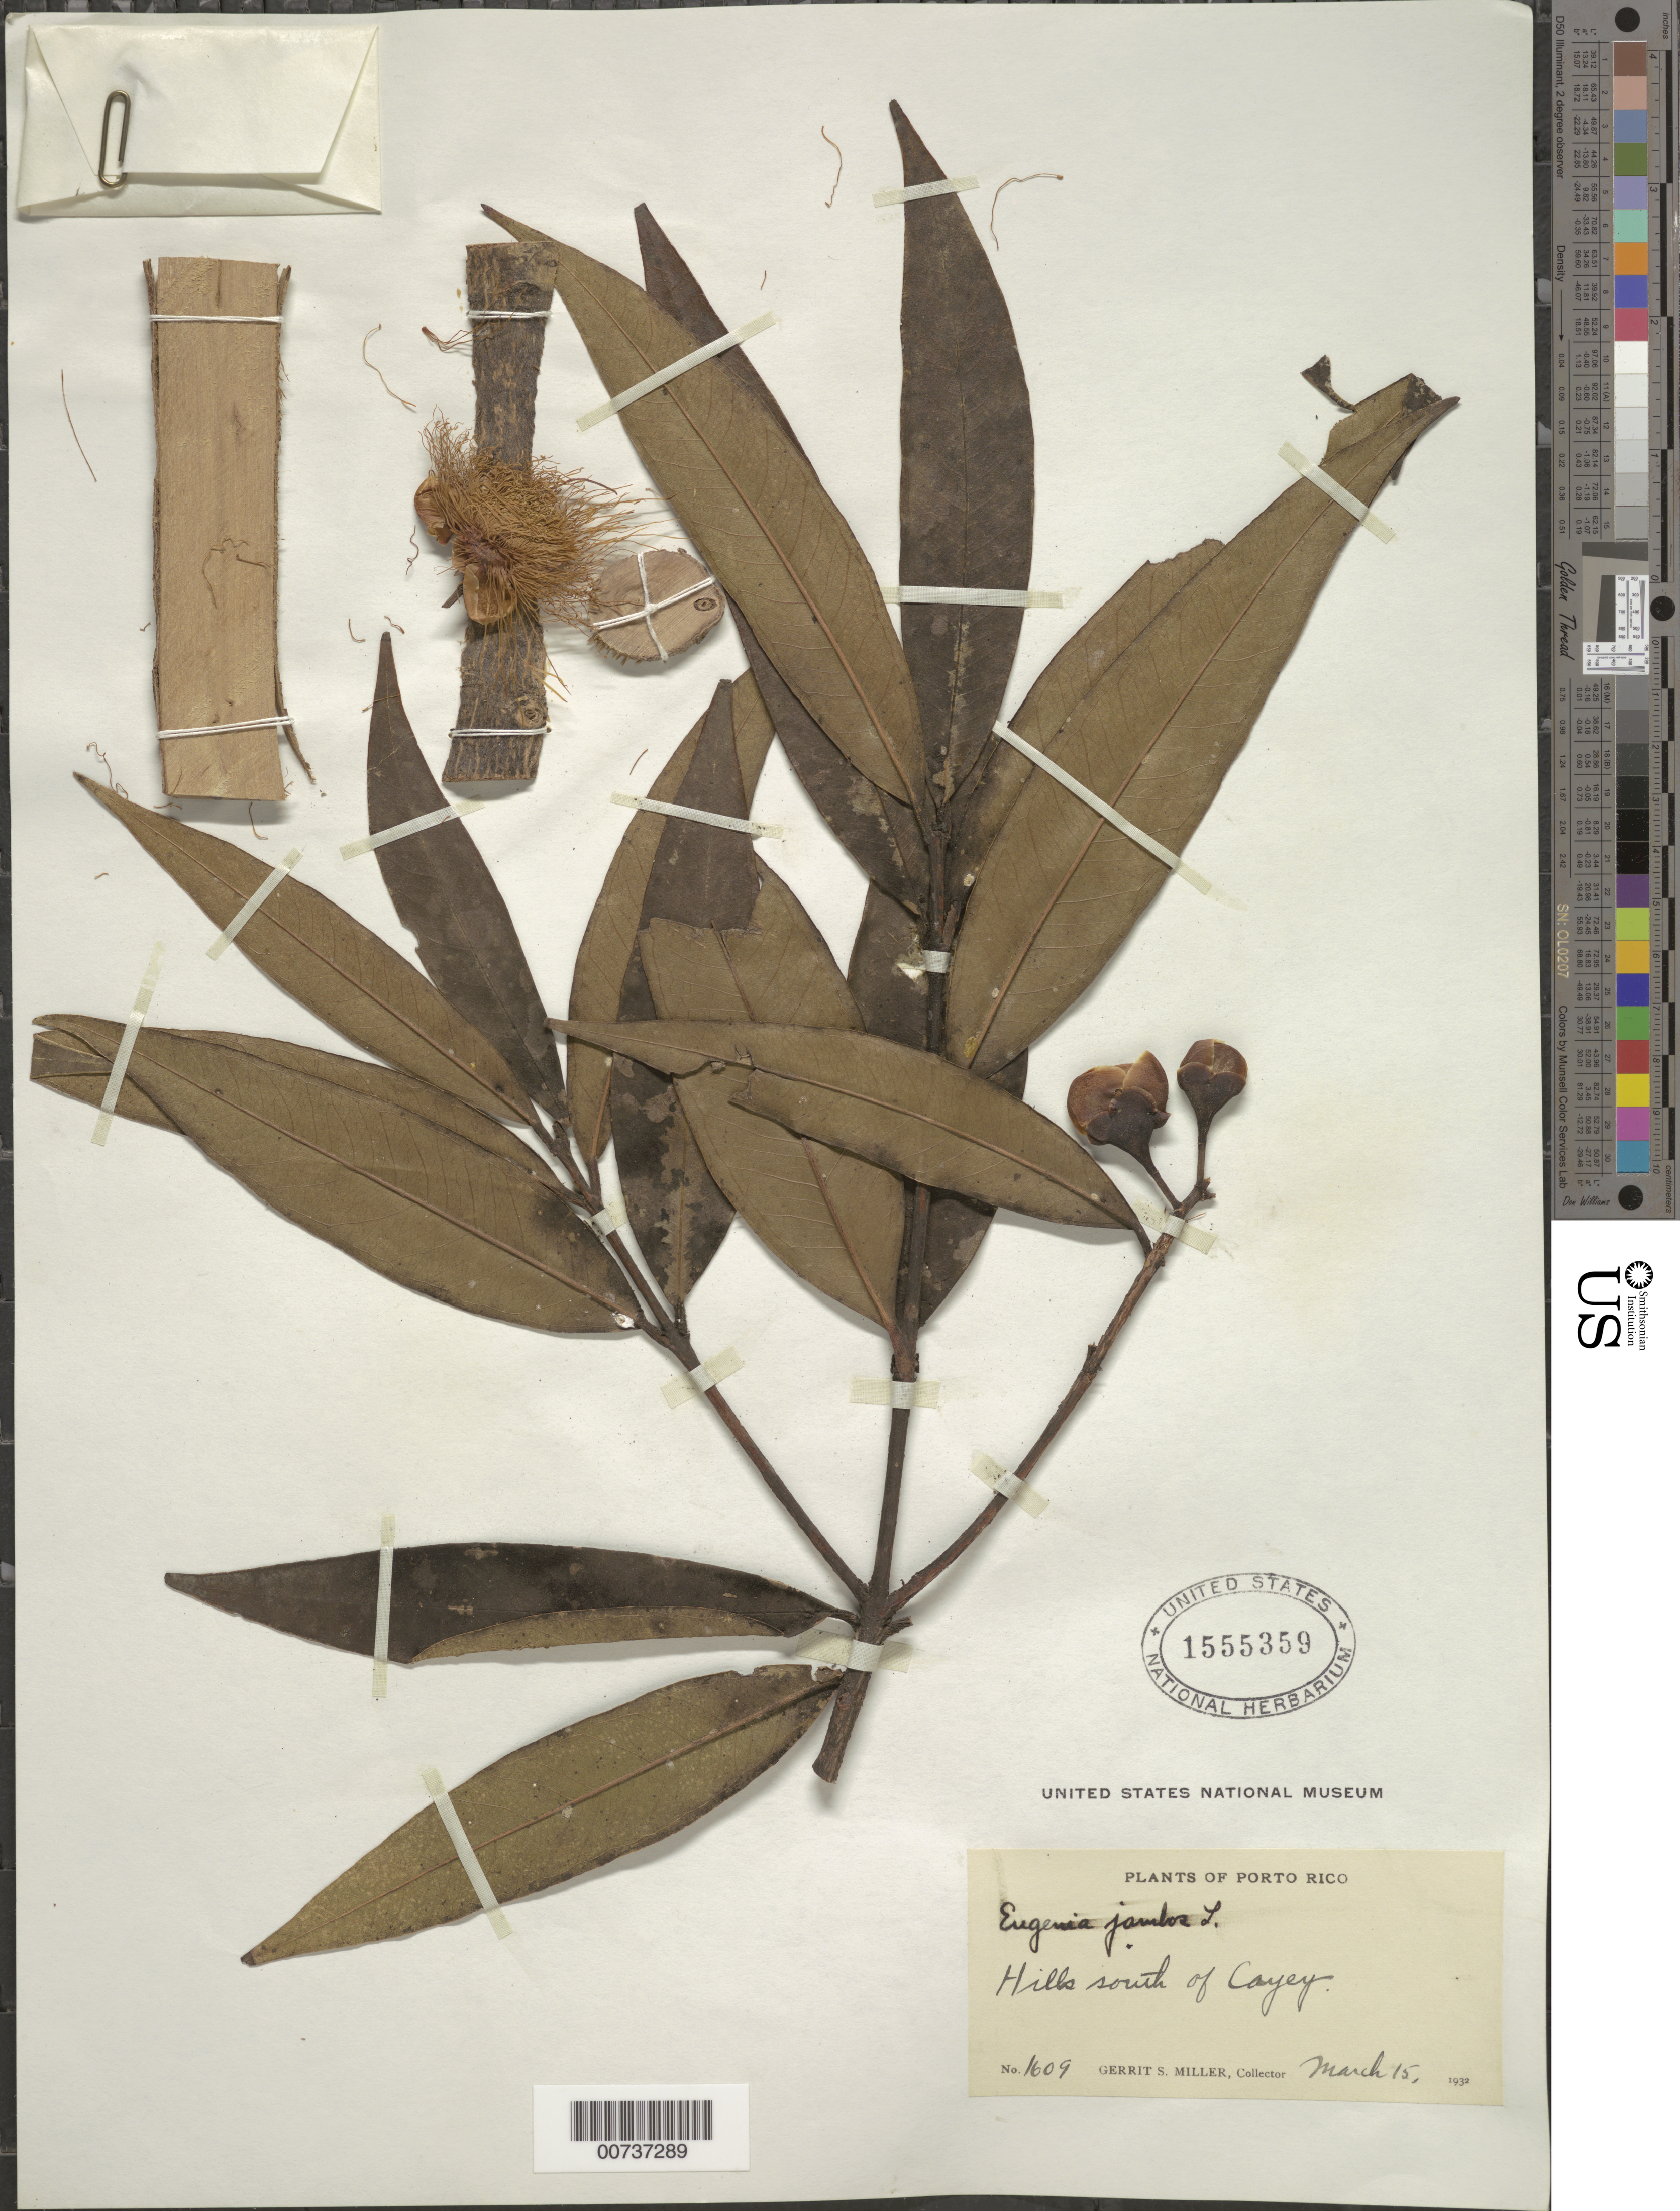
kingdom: Plantae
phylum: Tracheophyta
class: Magnoliopsida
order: Myrtales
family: Myrtaceae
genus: Syzygium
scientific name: Syzygium jambos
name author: (L.) Alston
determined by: Strong, Mark T., (BOT), Smithsonian Institution - National Museum of Natural History (UNITED STATES)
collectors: G. S. Miller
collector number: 1609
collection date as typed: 15 Mar 1932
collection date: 1932-03-15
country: Puerto Rico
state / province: Cayey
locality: Hills south of Cayey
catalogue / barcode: US 1555359